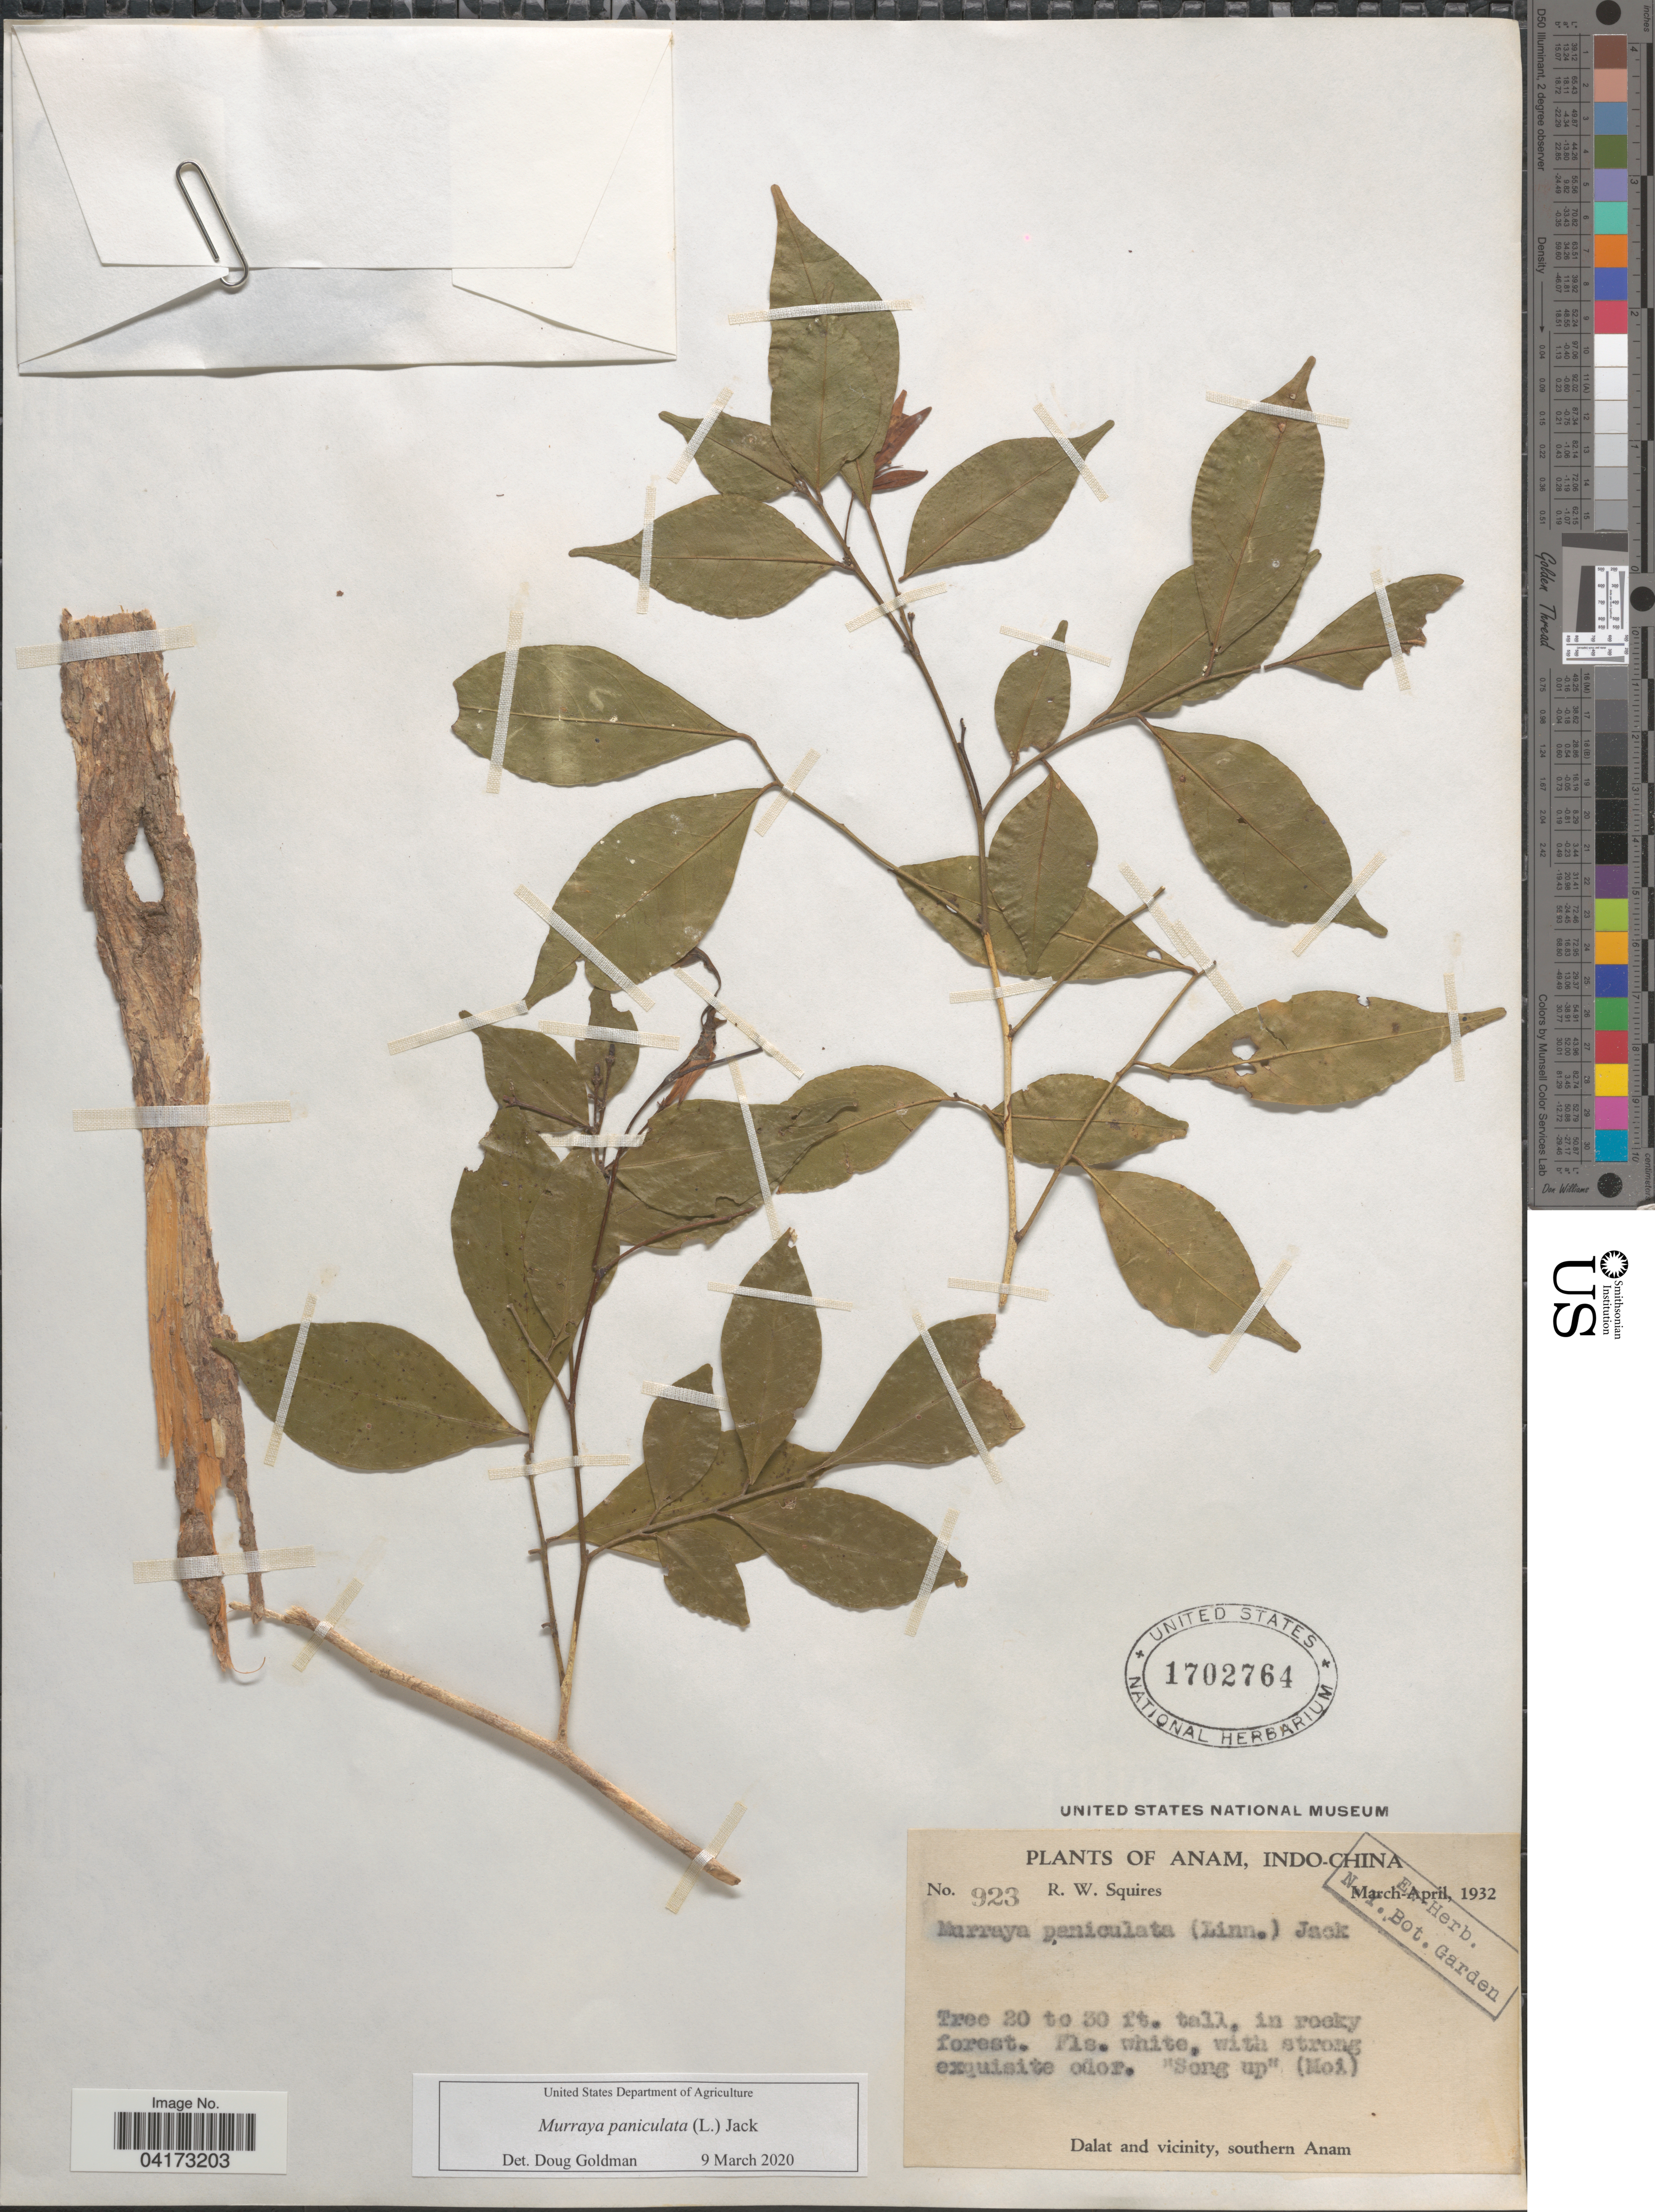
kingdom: Plantae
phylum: Tracheophyta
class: Magnoliopsida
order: Sapindales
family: Rutaceae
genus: Murraya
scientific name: Murraya paniculata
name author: (L.) Jack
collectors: R. Squires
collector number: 923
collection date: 1932-03/1932-04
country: Vietnam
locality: Anam. Dalat and vicinity, southern Anam.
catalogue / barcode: US 1702764